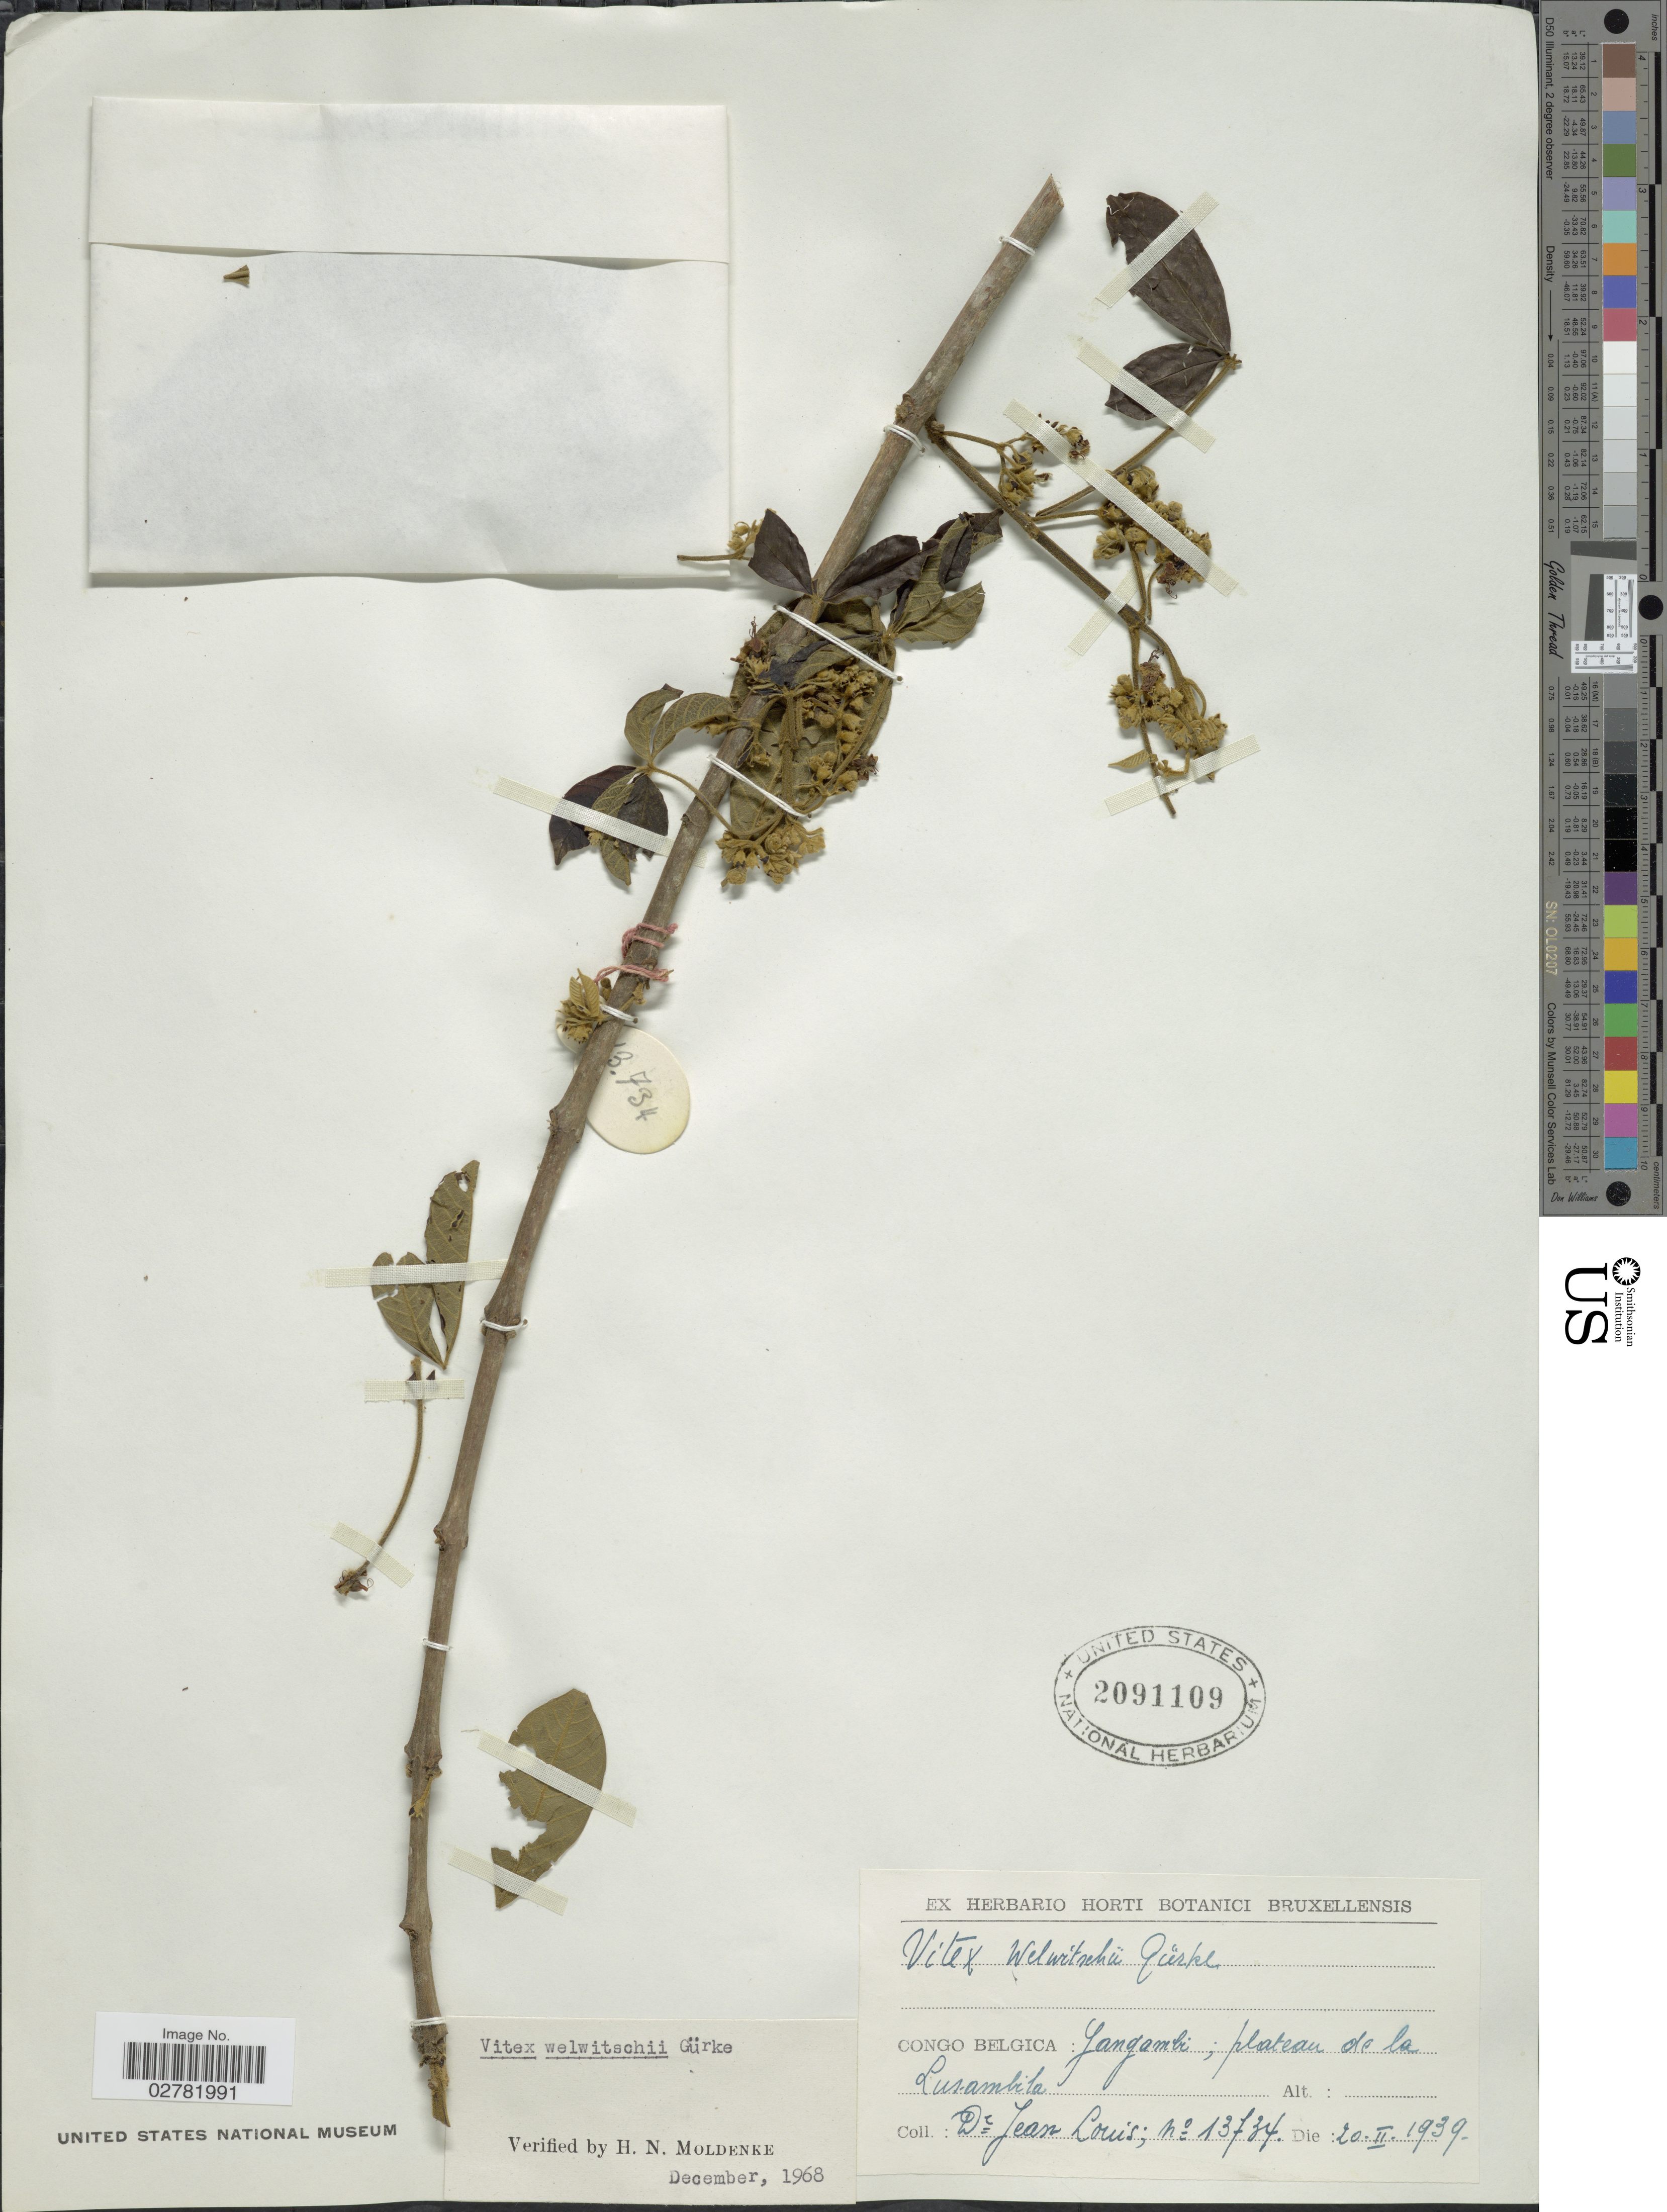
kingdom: Plantae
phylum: Tracheophyta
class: Magnoliopsida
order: Lamiales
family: Lamiaceae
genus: Vitex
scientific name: Vitex welwitschii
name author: Gürke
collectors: J. Louis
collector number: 13734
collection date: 1939-02-20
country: Congo, Democratic Republic of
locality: Yangambi; plateau de la Lusambila.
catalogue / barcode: US 2091109